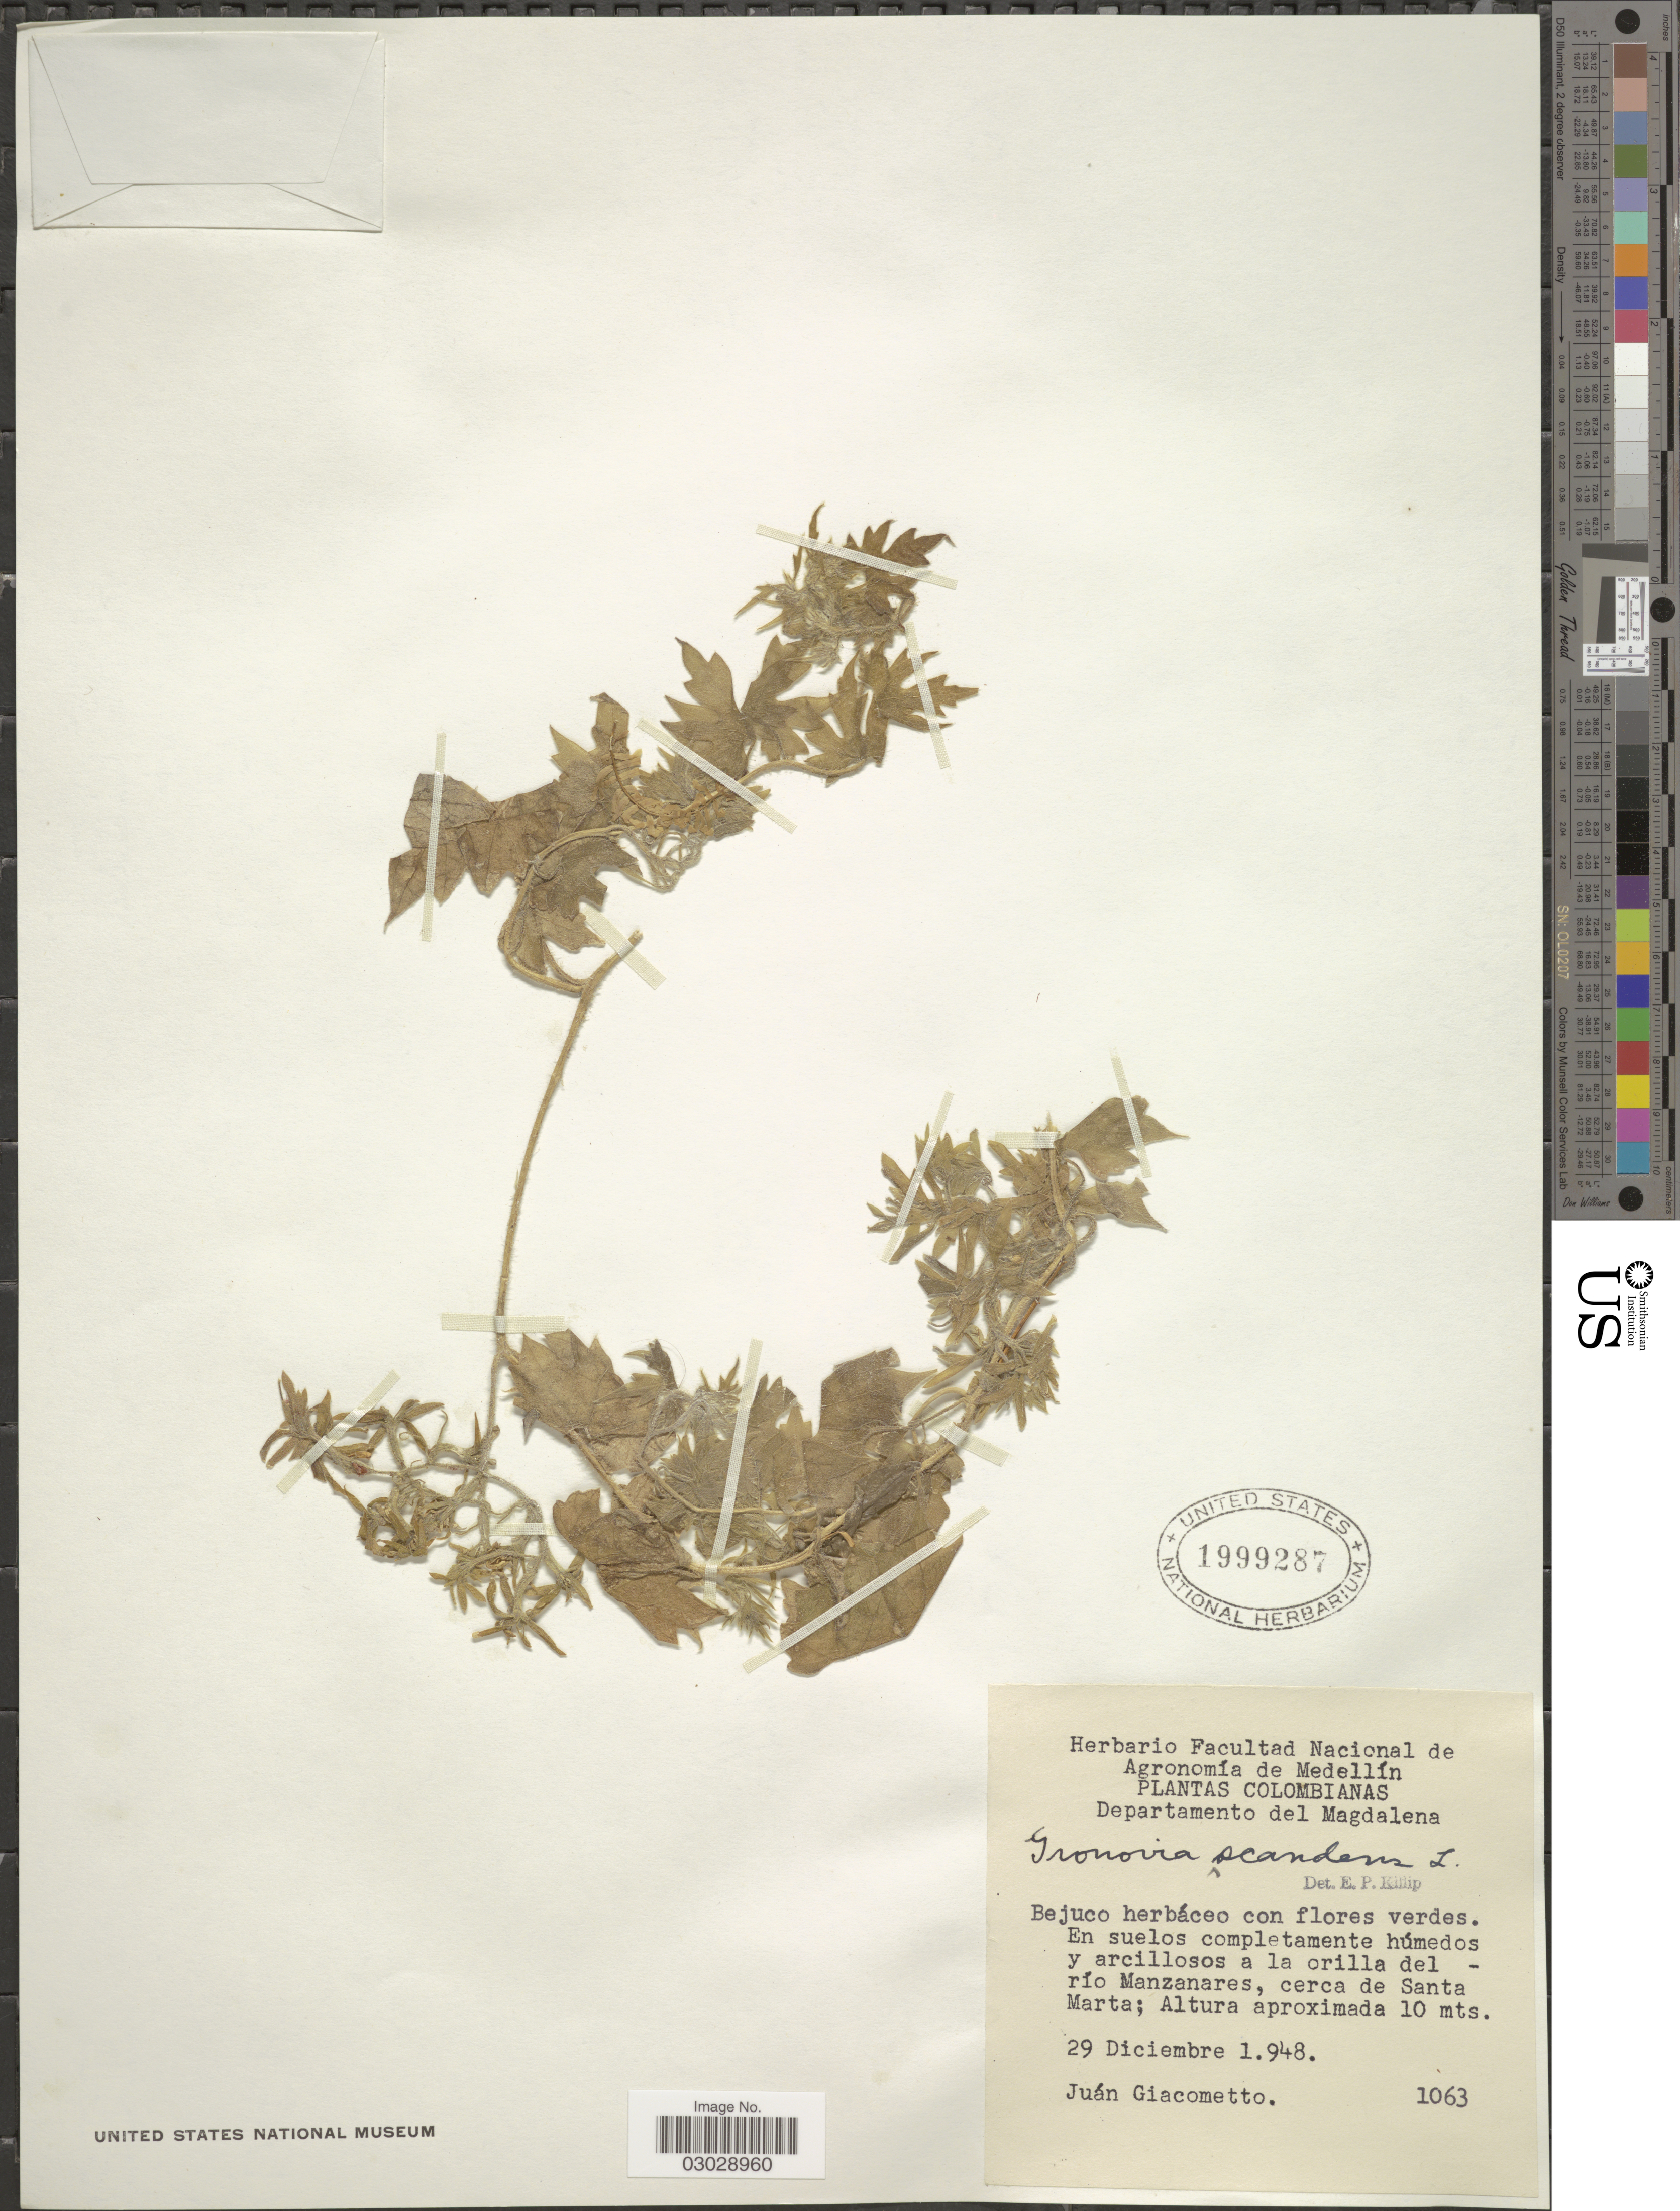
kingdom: Plantae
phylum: Tracheophyta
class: Magnoliopsida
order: Cornales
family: Loasaceae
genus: Gronovia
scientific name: Gronovia scandens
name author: L.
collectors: J. Giacometto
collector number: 1063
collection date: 1948-12-29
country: Colombia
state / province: Magdalena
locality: Departamento del Magdalena. A la orilla del - río Manzanares, cerca de Santa Marta.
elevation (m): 10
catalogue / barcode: US 1999287